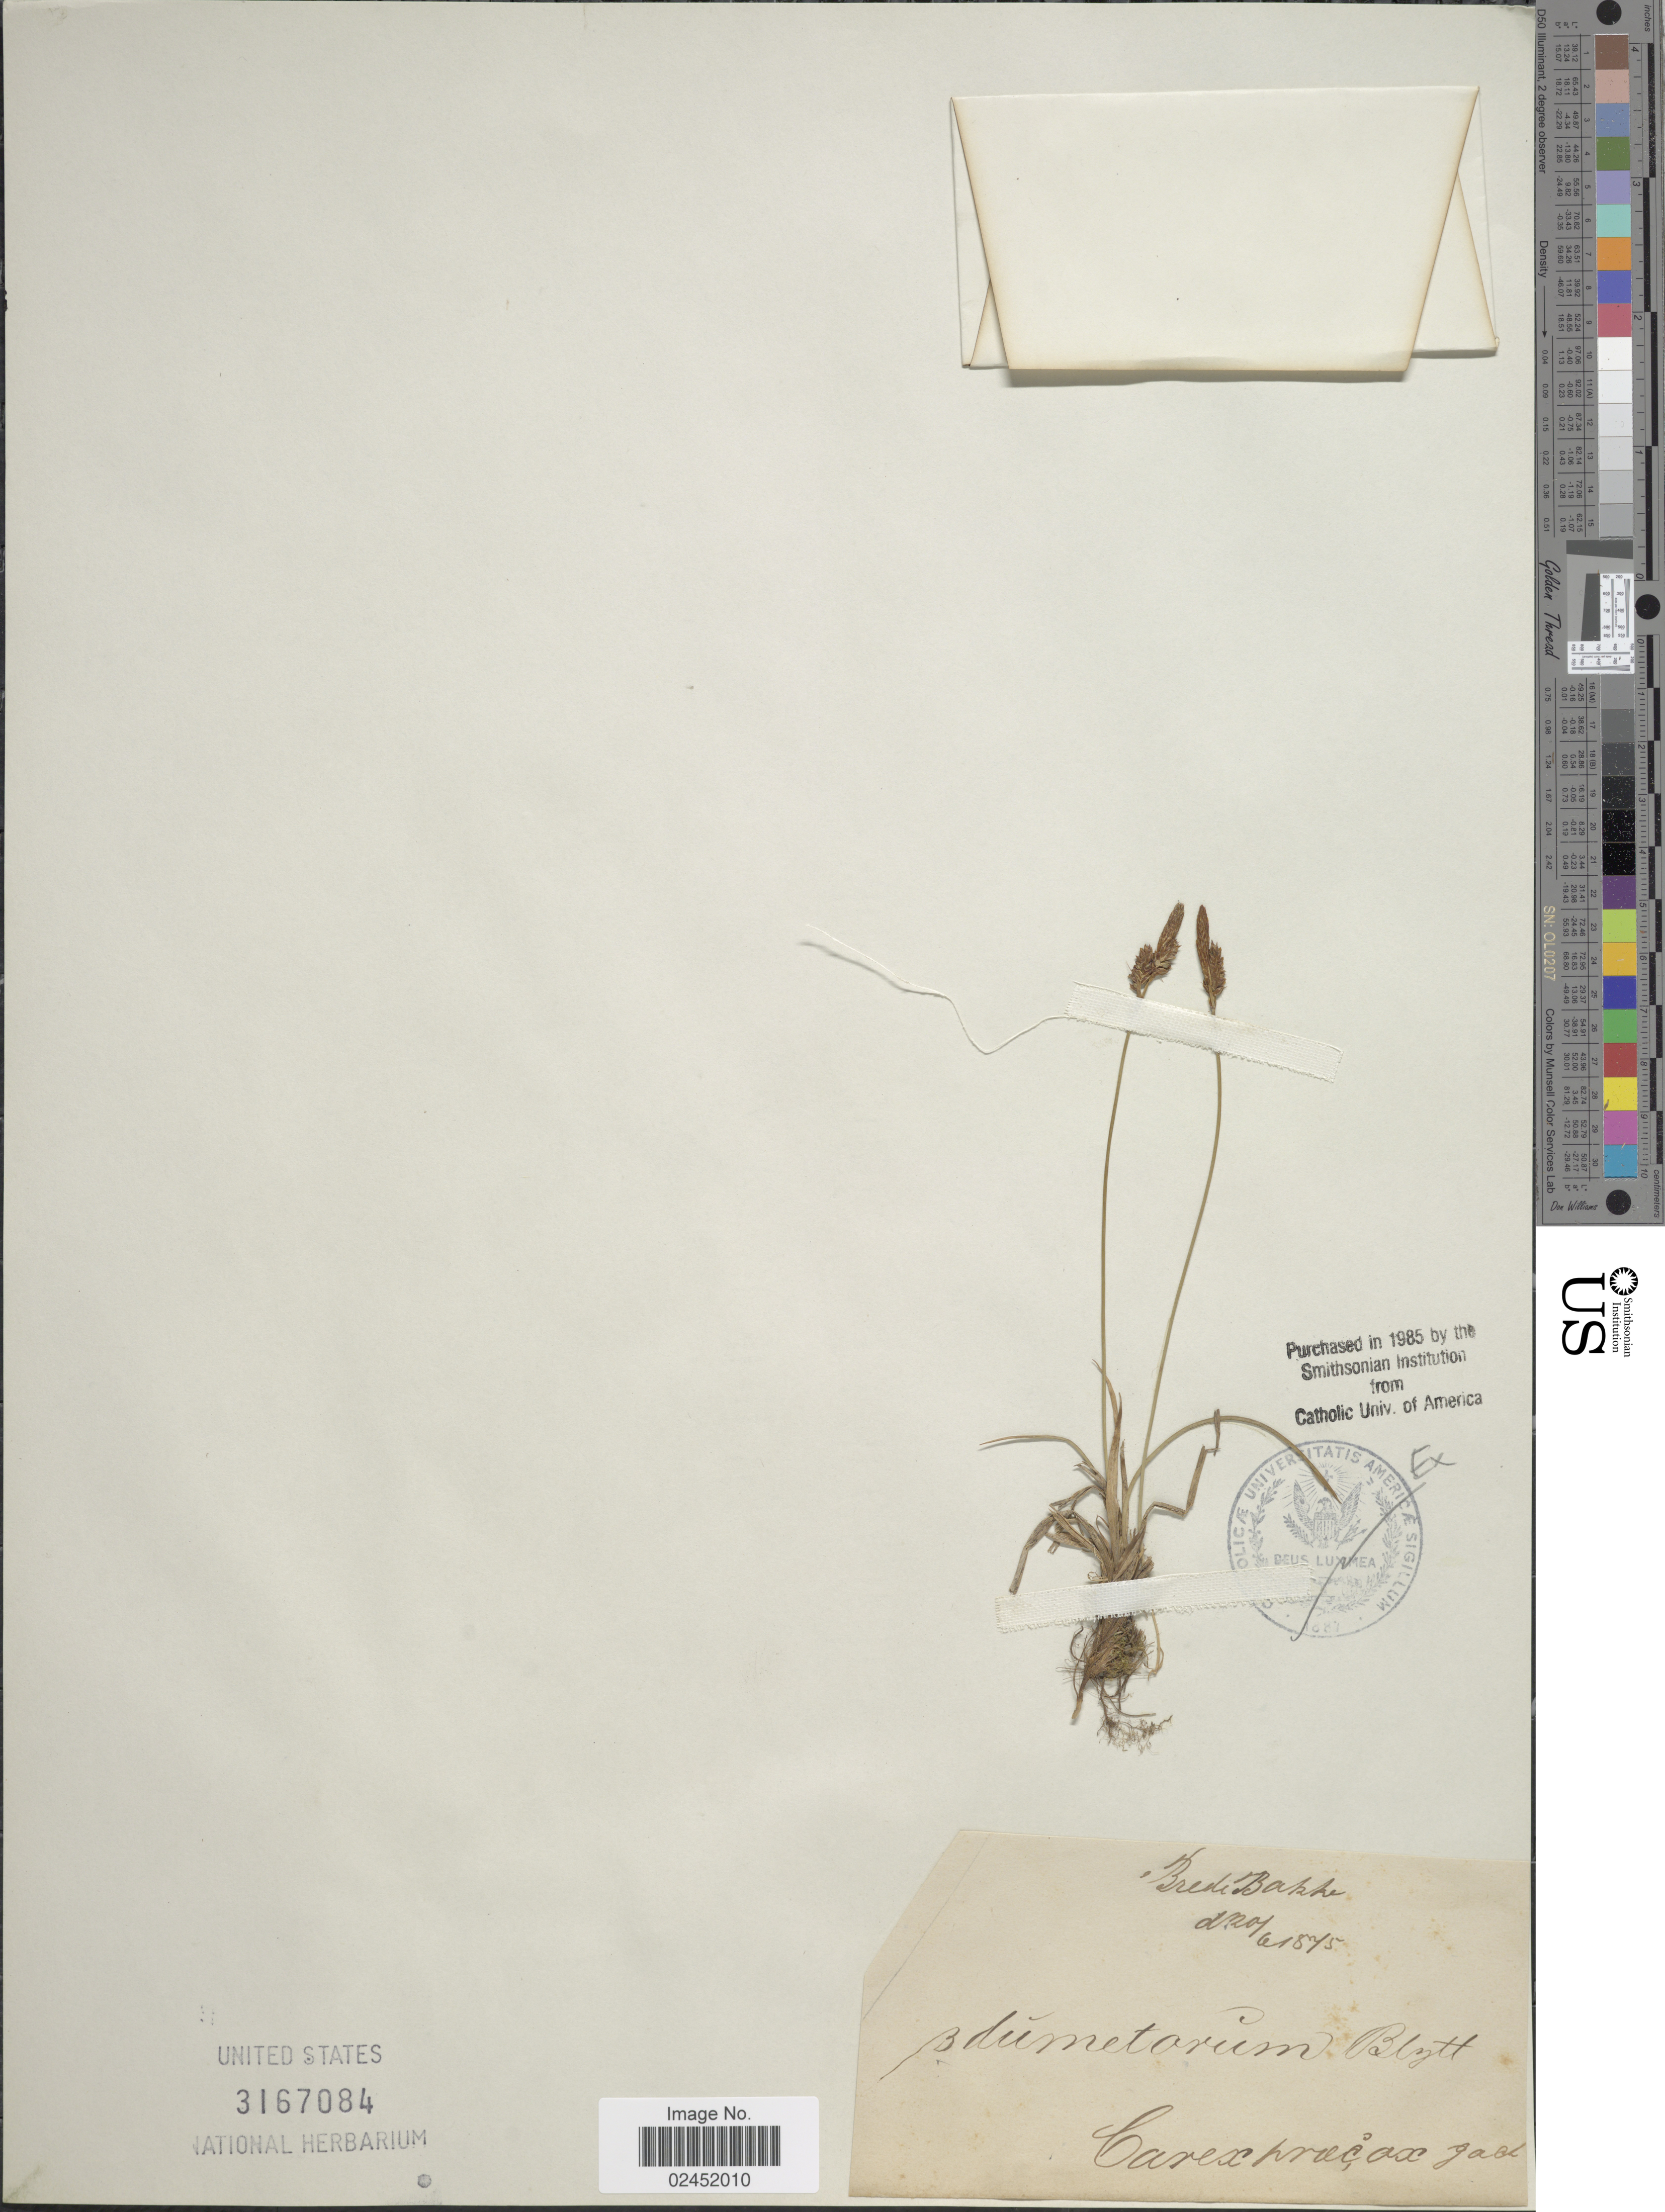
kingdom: Plantae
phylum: Tracheophyta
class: Liliopsida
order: Poales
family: Cyperaceae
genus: Carex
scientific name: Carex praecox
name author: Schreb.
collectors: Blytt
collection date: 1875-06-20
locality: Brede Bakke [interpreted]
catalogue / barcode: US 3167084